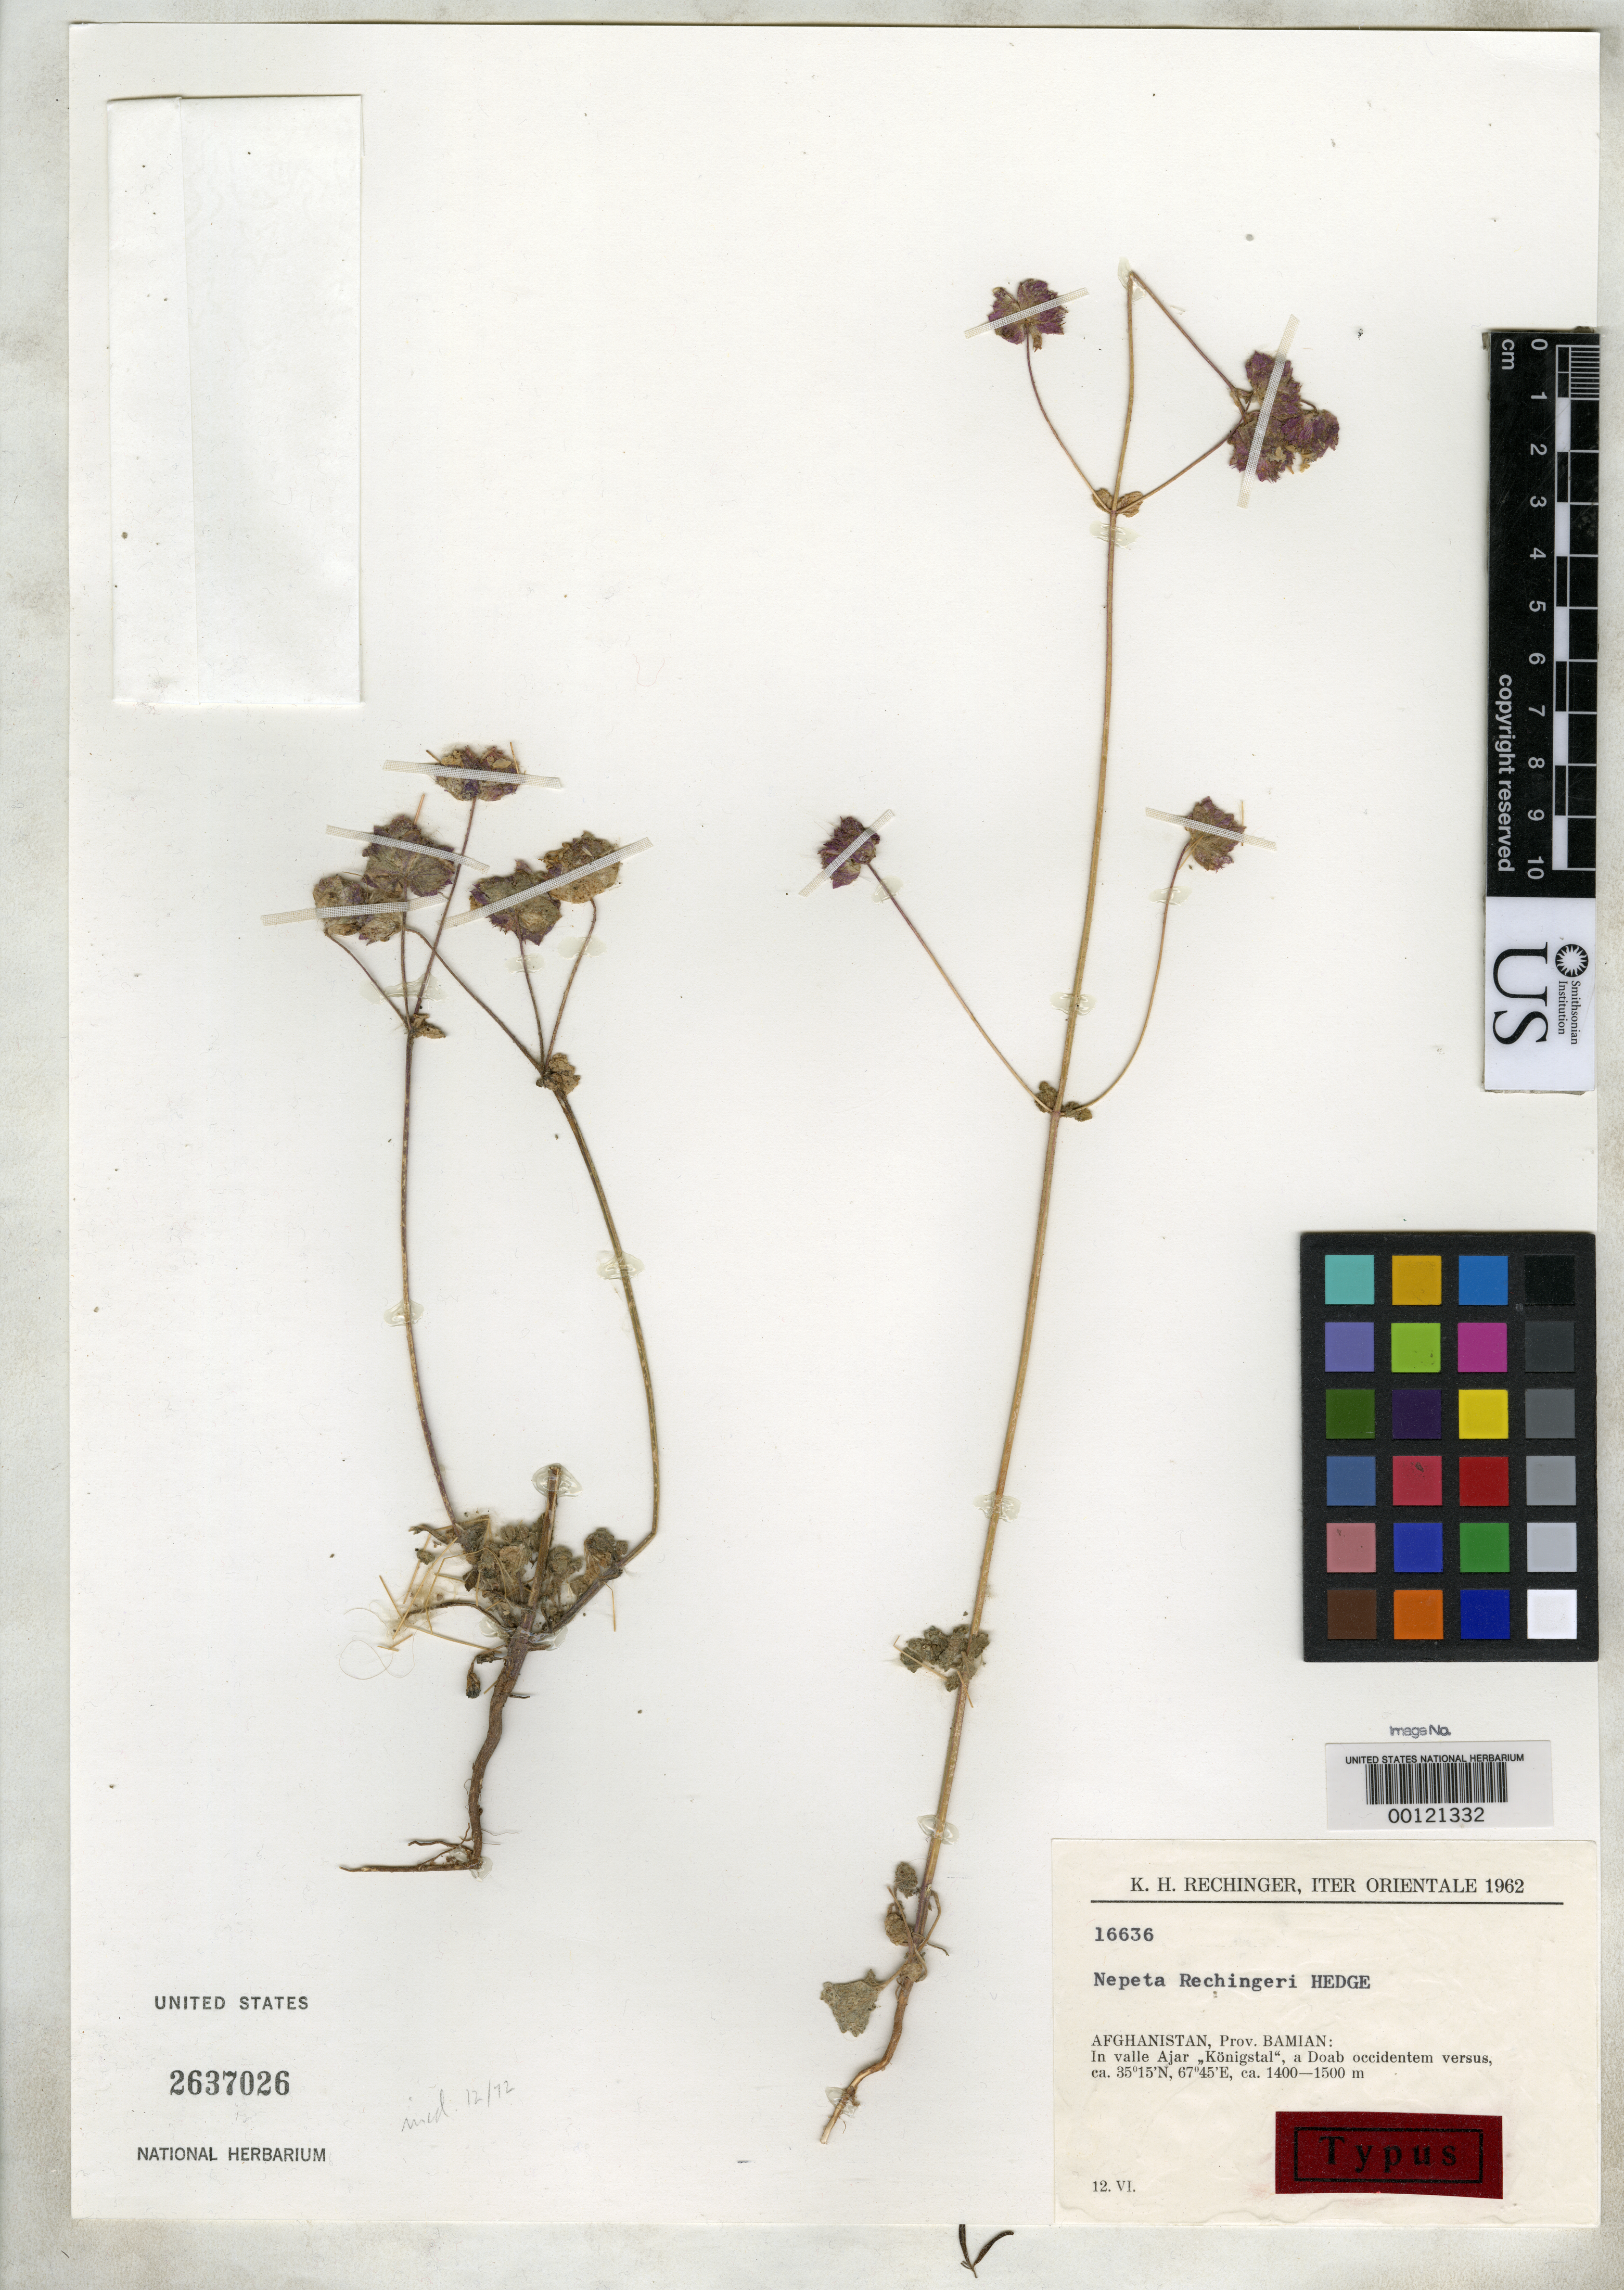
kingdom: Plantae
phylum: Tracheophyta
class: Magnoliopsida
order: Lamiales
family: Lamiaceae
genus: Nepeta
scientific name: Nepeta rechingeri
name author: Hedge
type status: Paratype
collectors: K. H. Rechinger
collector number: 16636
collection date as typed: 12 Jun 1962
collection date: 1962-06-12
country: Afghanistan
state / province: Bamian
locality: Valle ajar "Konigstal".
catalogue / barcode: US 2637026